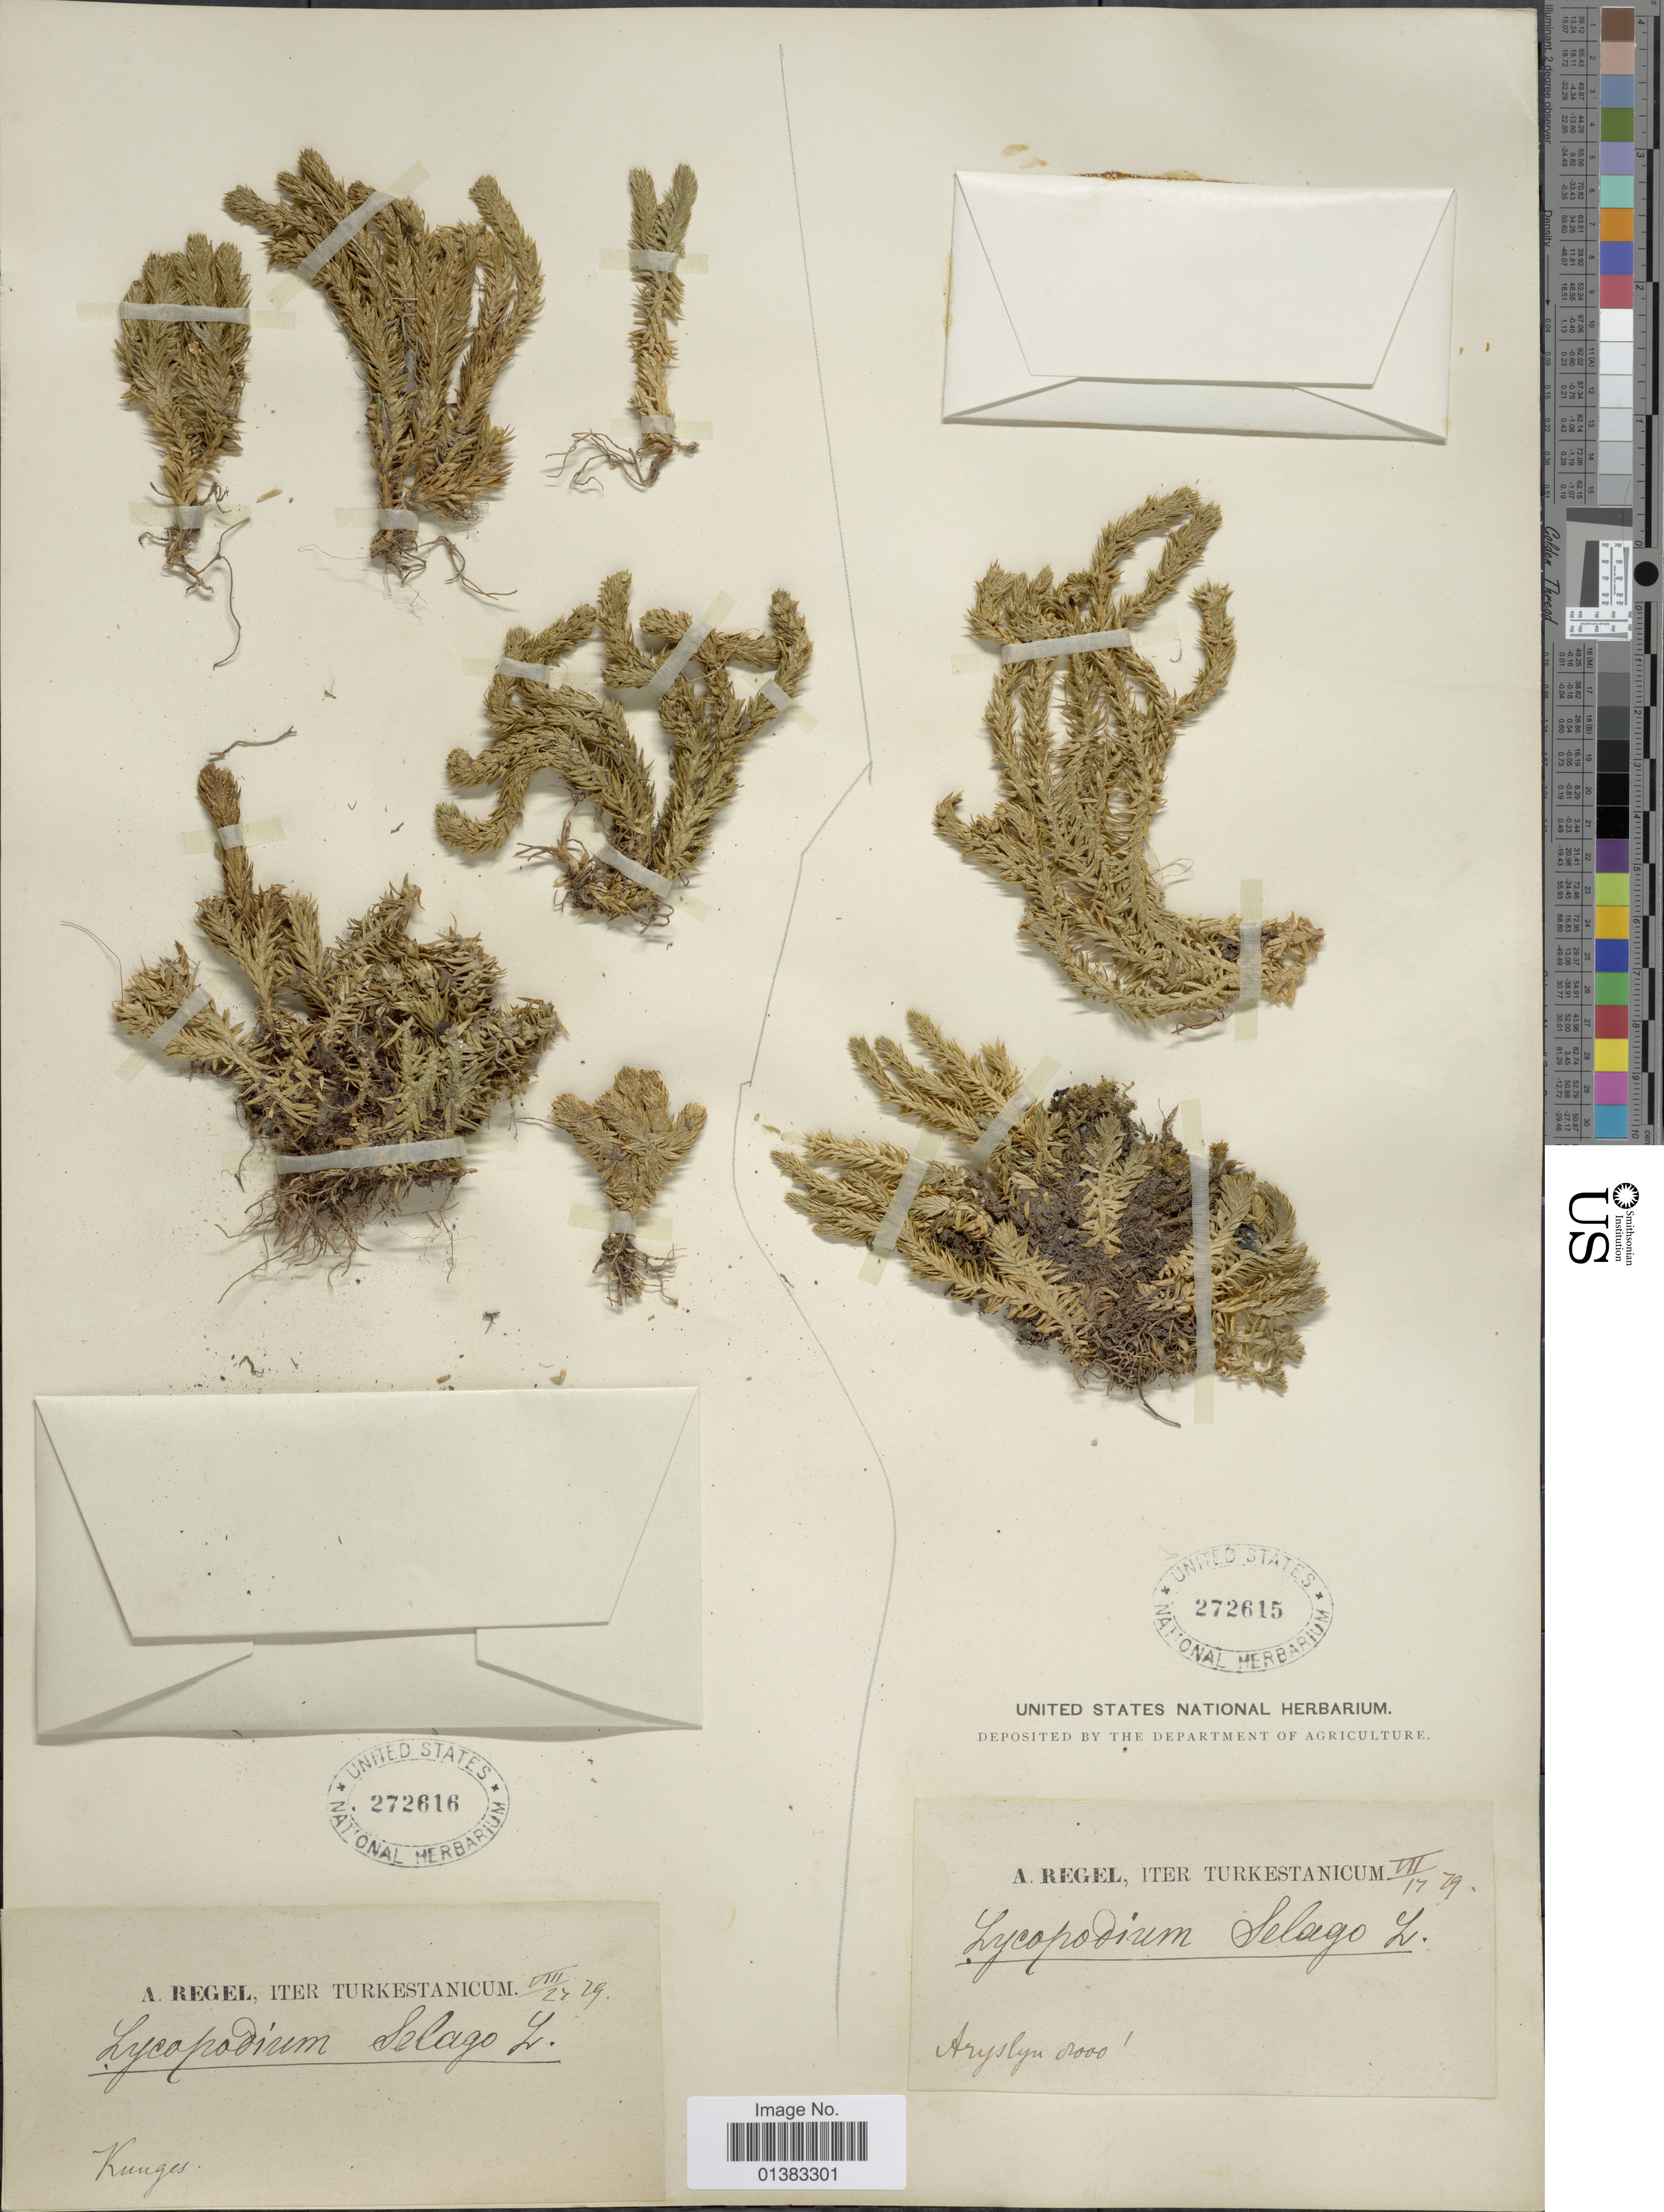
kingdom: Plantae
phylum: Tracheophyta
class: Lycopodiopsida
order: Lycopodiales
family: Lycopodiaceae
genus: Huperzia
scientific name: Huperzia selago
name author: (L.) Bernh. ex Schrank & Mart.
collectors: A. Regel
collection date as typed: Transcribed d/m/y: 27/8/79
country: Turkey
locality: Kunges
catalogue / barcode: US 272616-2